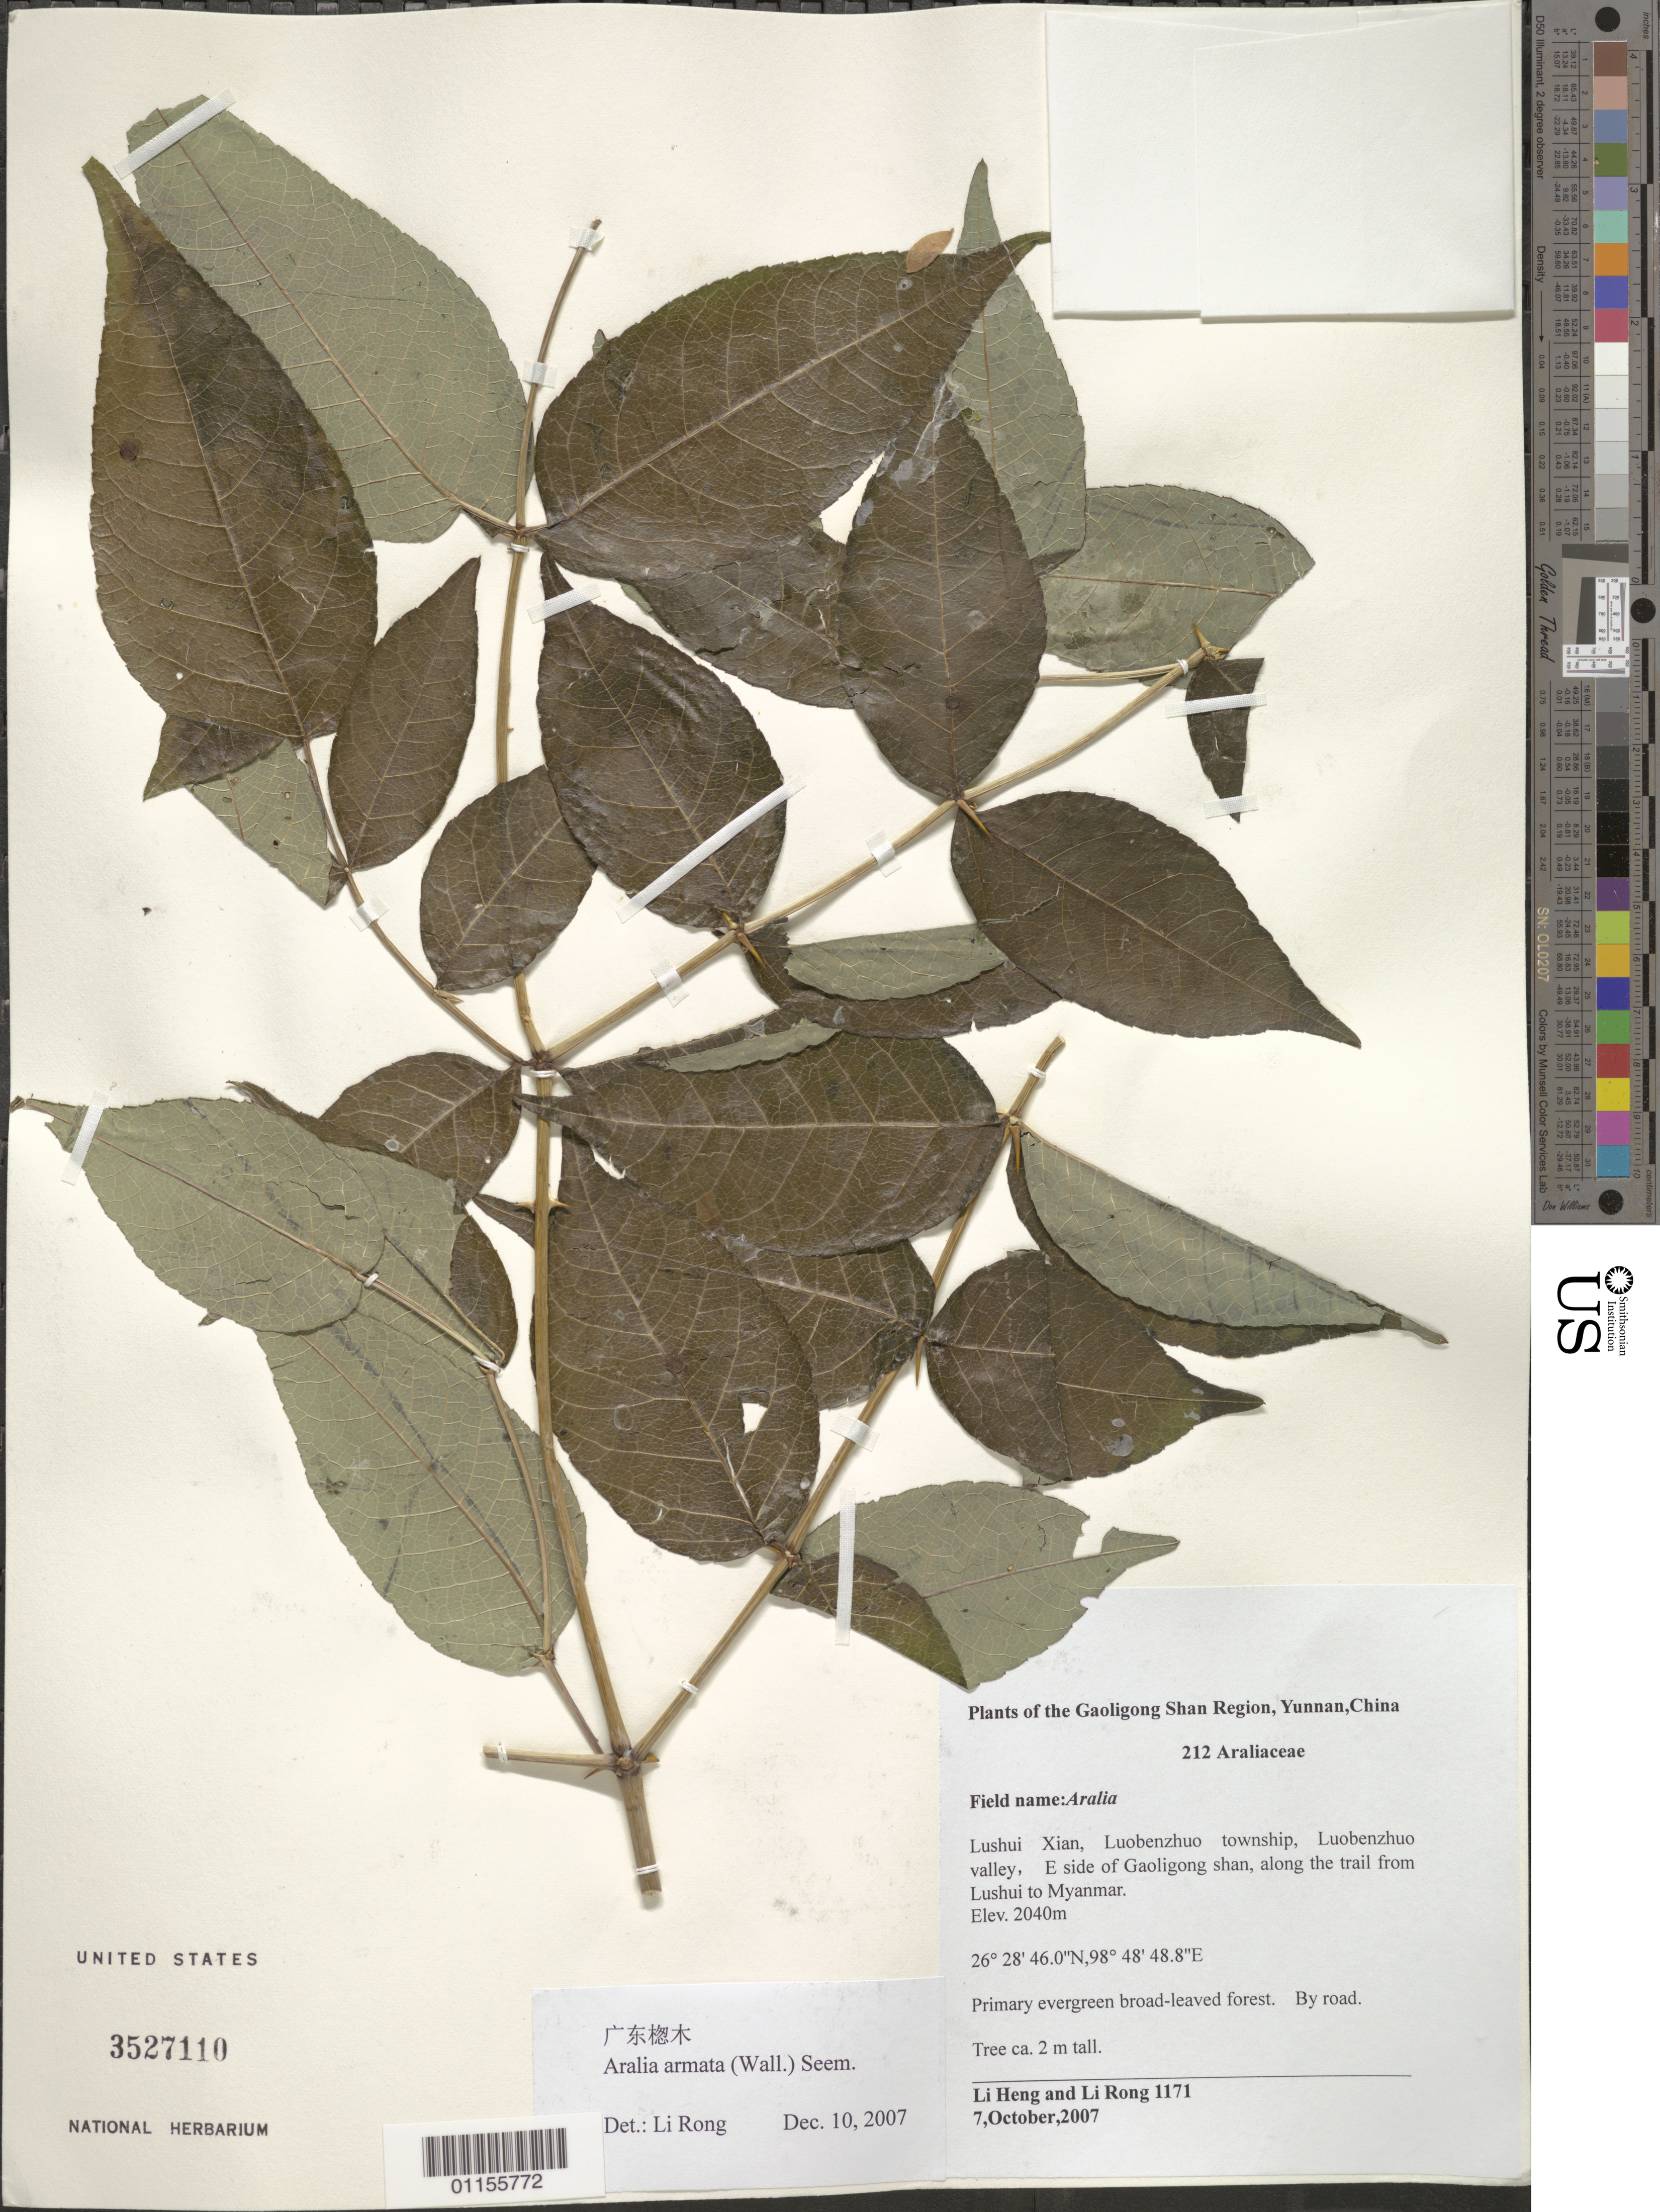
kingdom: Plantae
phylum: Tracheophyta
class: Magnoliopsida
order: Apiales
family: Araliaceae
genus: Aralia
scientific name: Aralia armata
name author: (Wall.) Seem.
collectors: L. Heng & R. Li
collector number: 1171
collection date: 2007-10-07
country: China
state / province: Yunnan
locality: Lushui Xian, Luobenzhuo township, Luobenzhuo valley, E side of Gaoligong shan, along the trail from Lushui to Myanmar.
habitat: Primary evergreen broad-leaved forest. By road. Tree.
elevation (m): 2040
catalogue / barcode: US 3527110